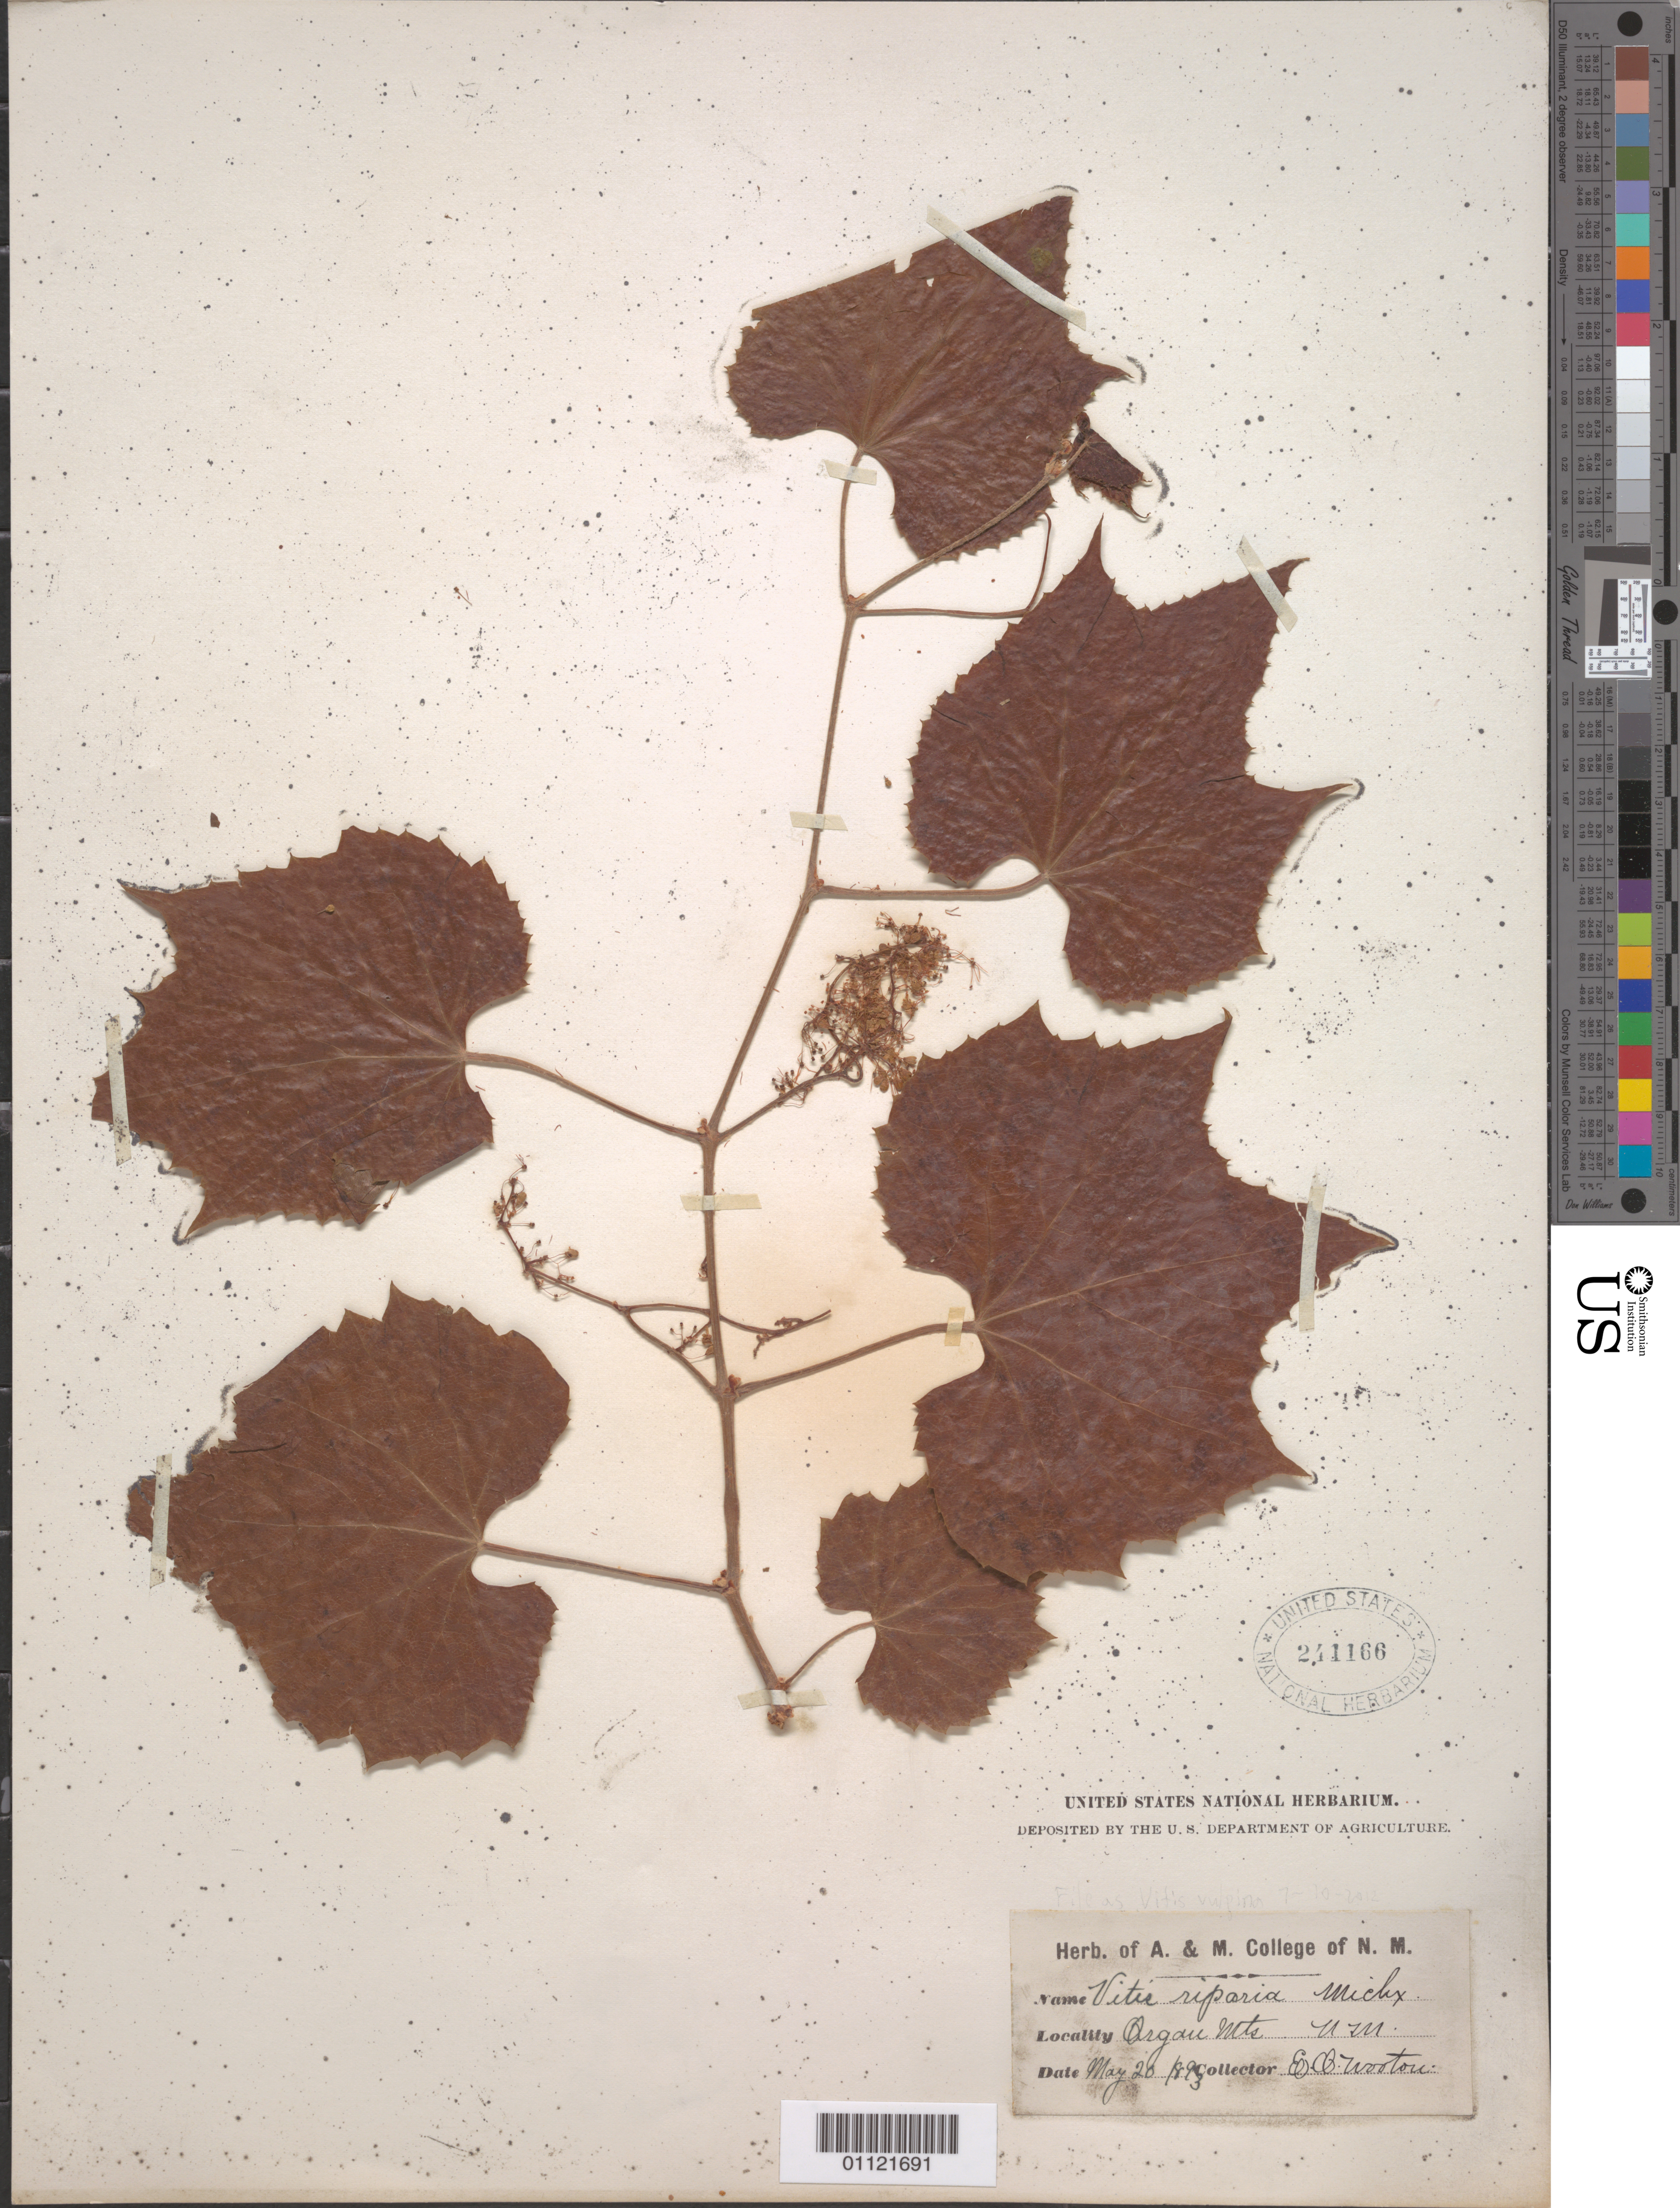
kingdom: Plantae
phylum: Tracheophyta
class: Magnoliopsida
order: Vitales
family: Vitaceae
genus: Vitis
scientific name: Vitis vulpina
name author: L.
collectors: E. O. Wooton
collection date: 1893-05-20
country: United States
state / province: New Mexico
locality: Organ Mts.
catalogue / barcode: US 241166